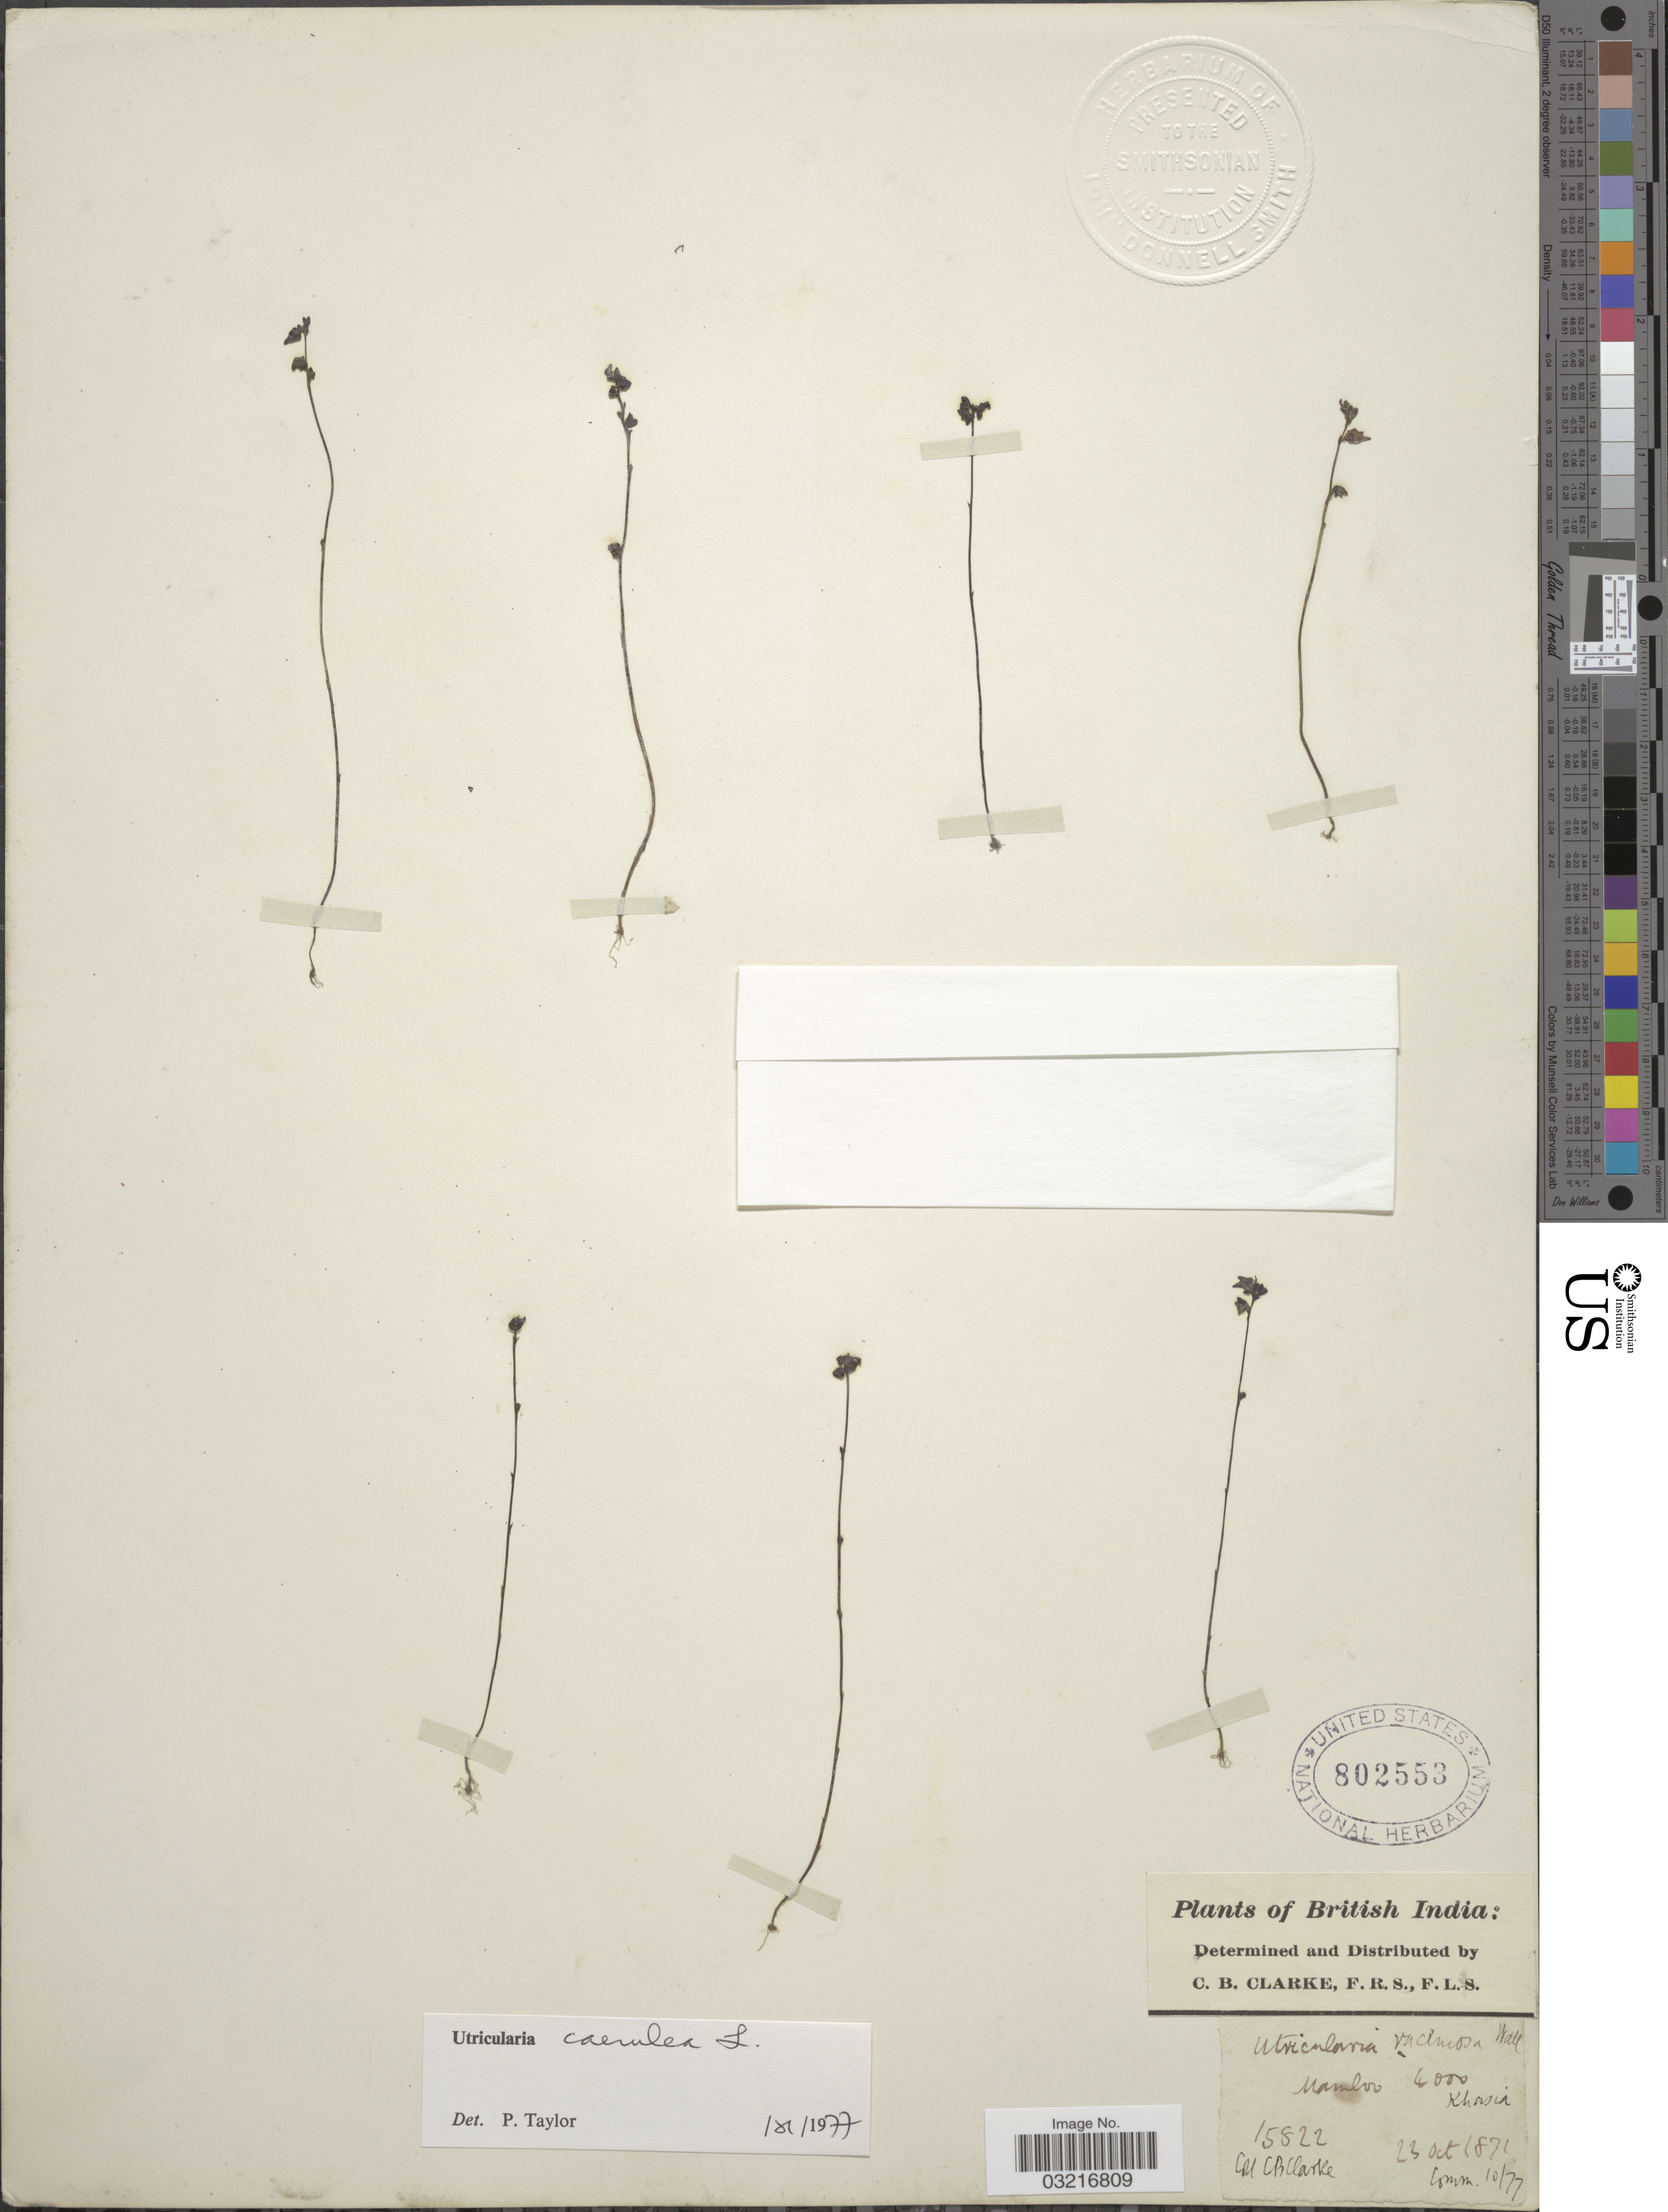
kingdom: Plantae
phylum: Tracheophyta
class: Magnoliopsida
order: Lamiales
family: Lentibulariaceae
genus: Utricularia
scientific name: Utricularia caerulea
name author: L.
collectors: C. B. Clarke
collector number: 15822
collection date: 1871-10-23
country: India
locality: British India, Mamloo, Khasia.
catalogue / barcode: US 802553